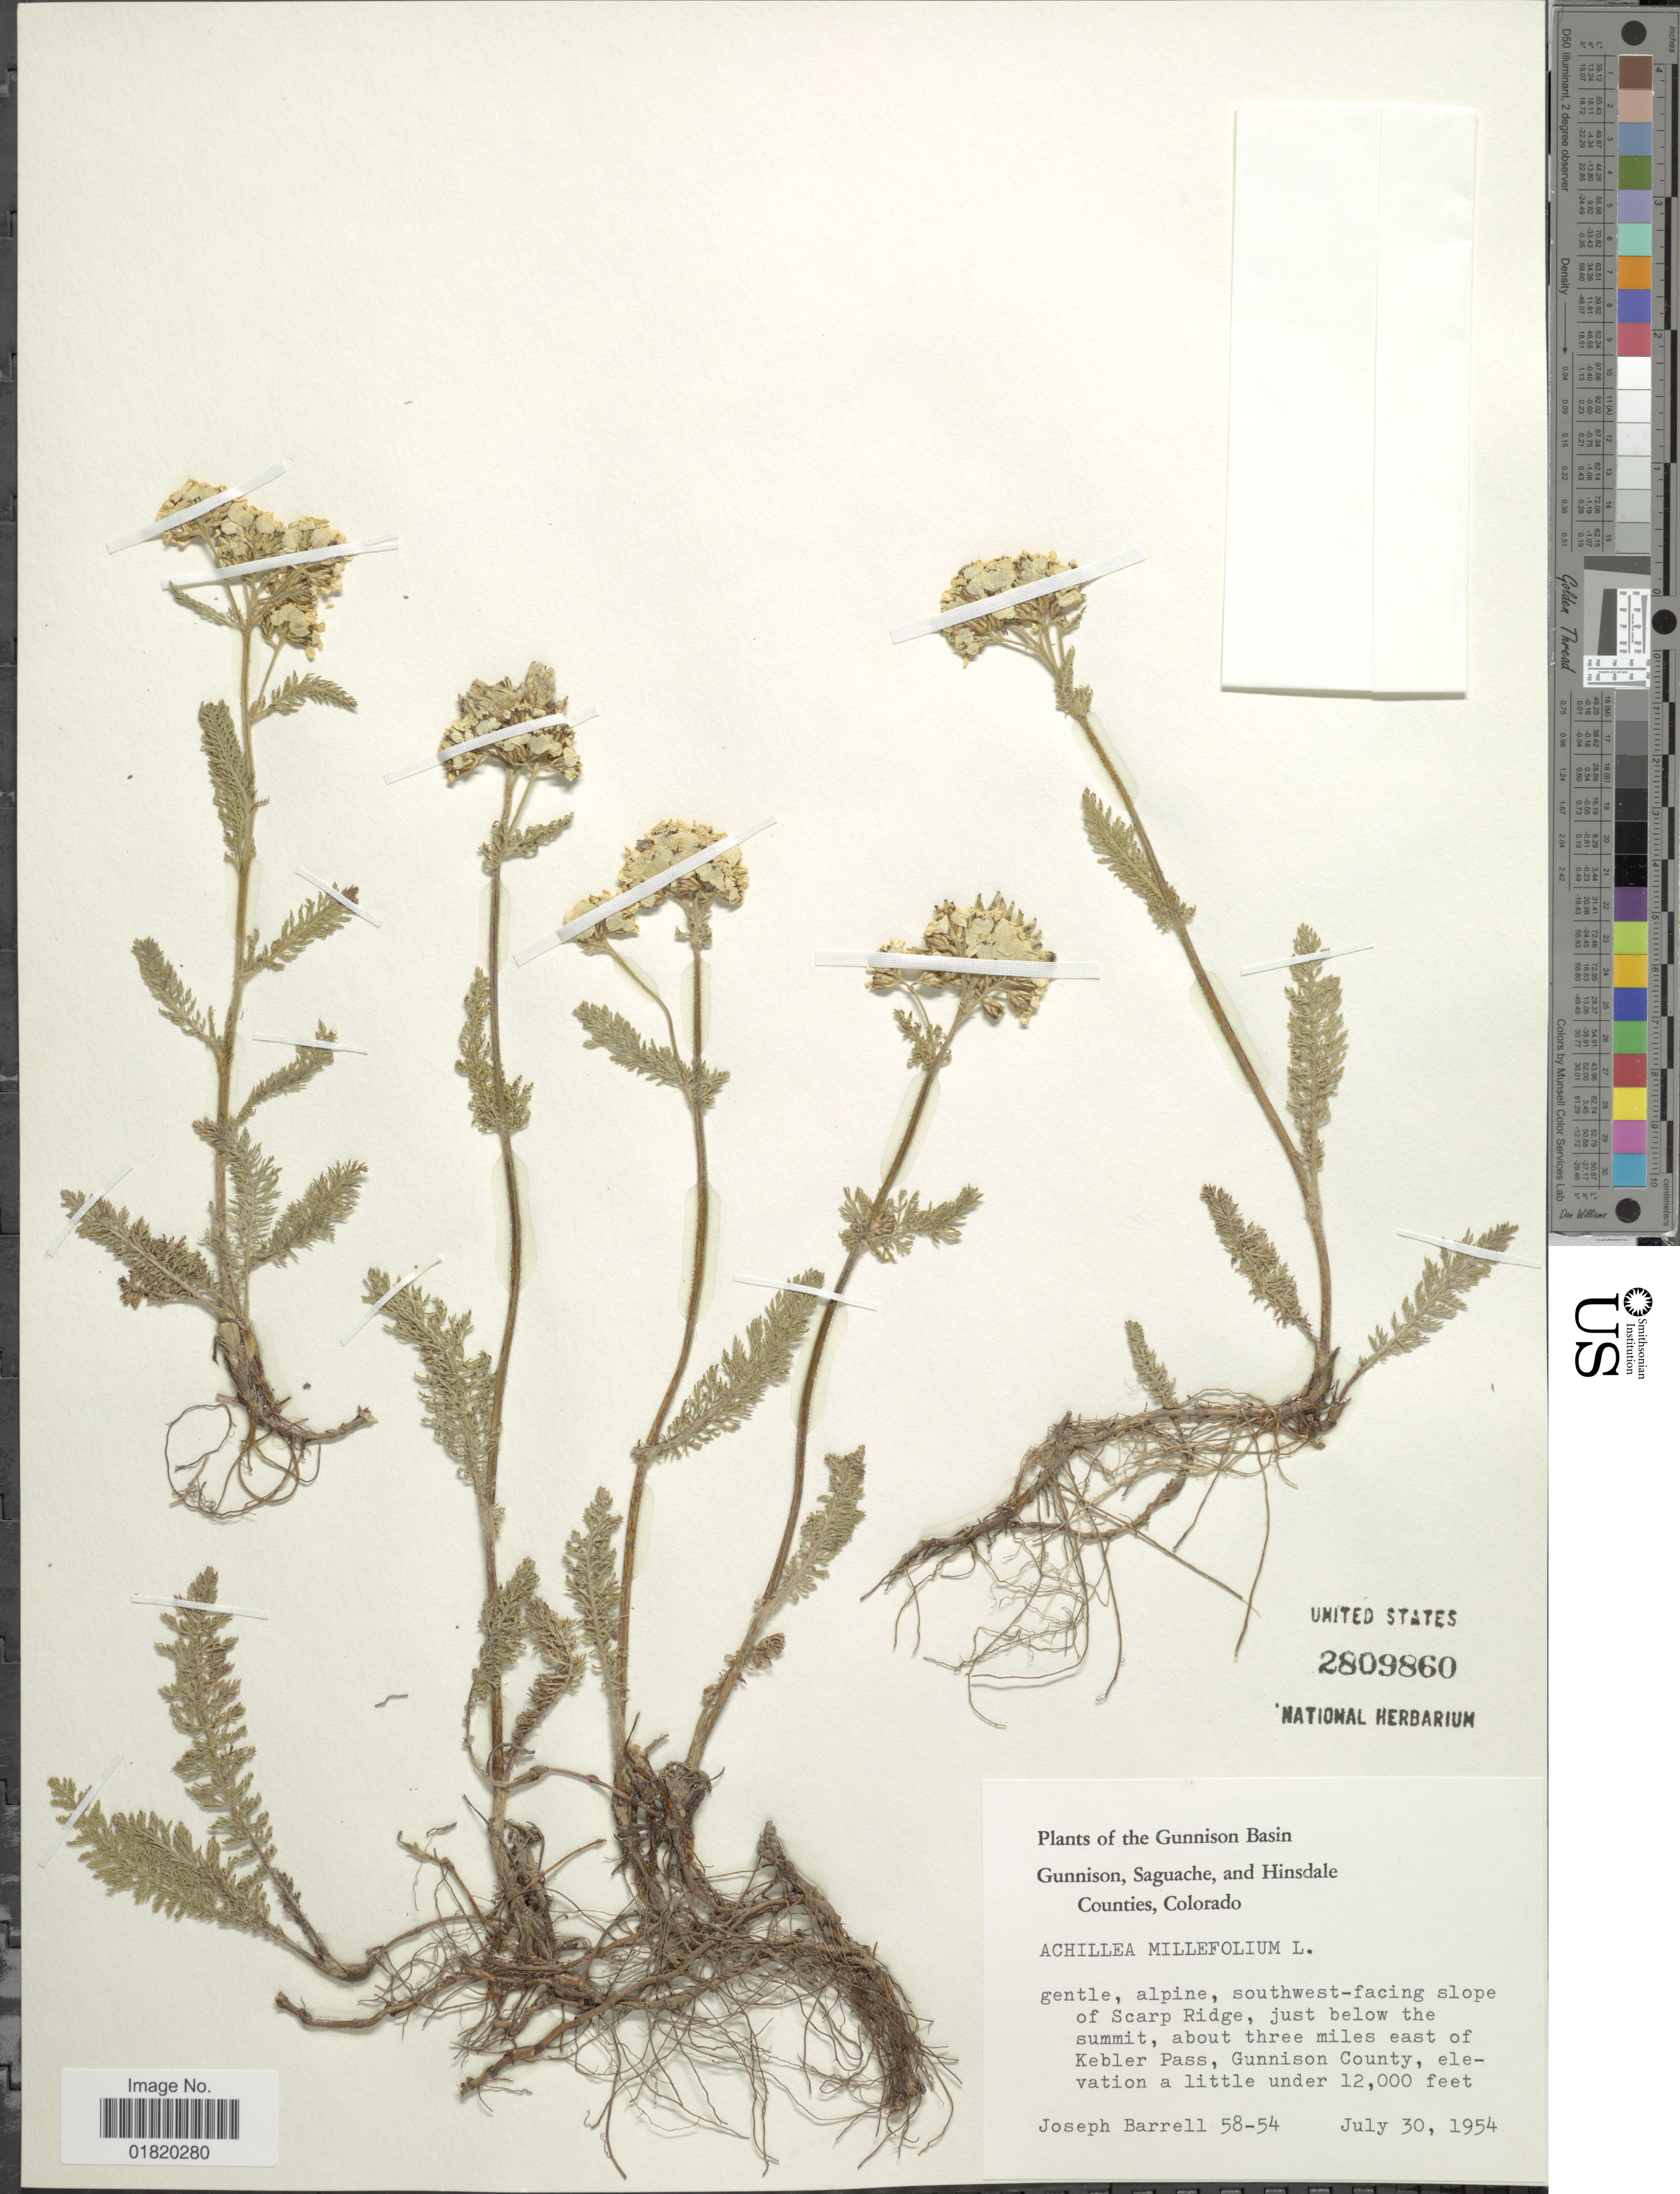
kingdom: Plantae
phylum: Tracheophyta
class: Magnoliopsida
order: Asterales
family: Asteraceae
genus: Achillea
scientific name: Achillea millefolium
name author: L.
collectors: J. Barrell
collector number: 58-54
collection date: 1954-07-30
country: United States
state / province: Colorado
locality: Gunnison Basin. south-west-facing slope of Scarp Ridge, just below the summit, about three miles east of Kebler Pass, Gunnison County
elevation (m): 3658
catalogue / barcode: US 2809860